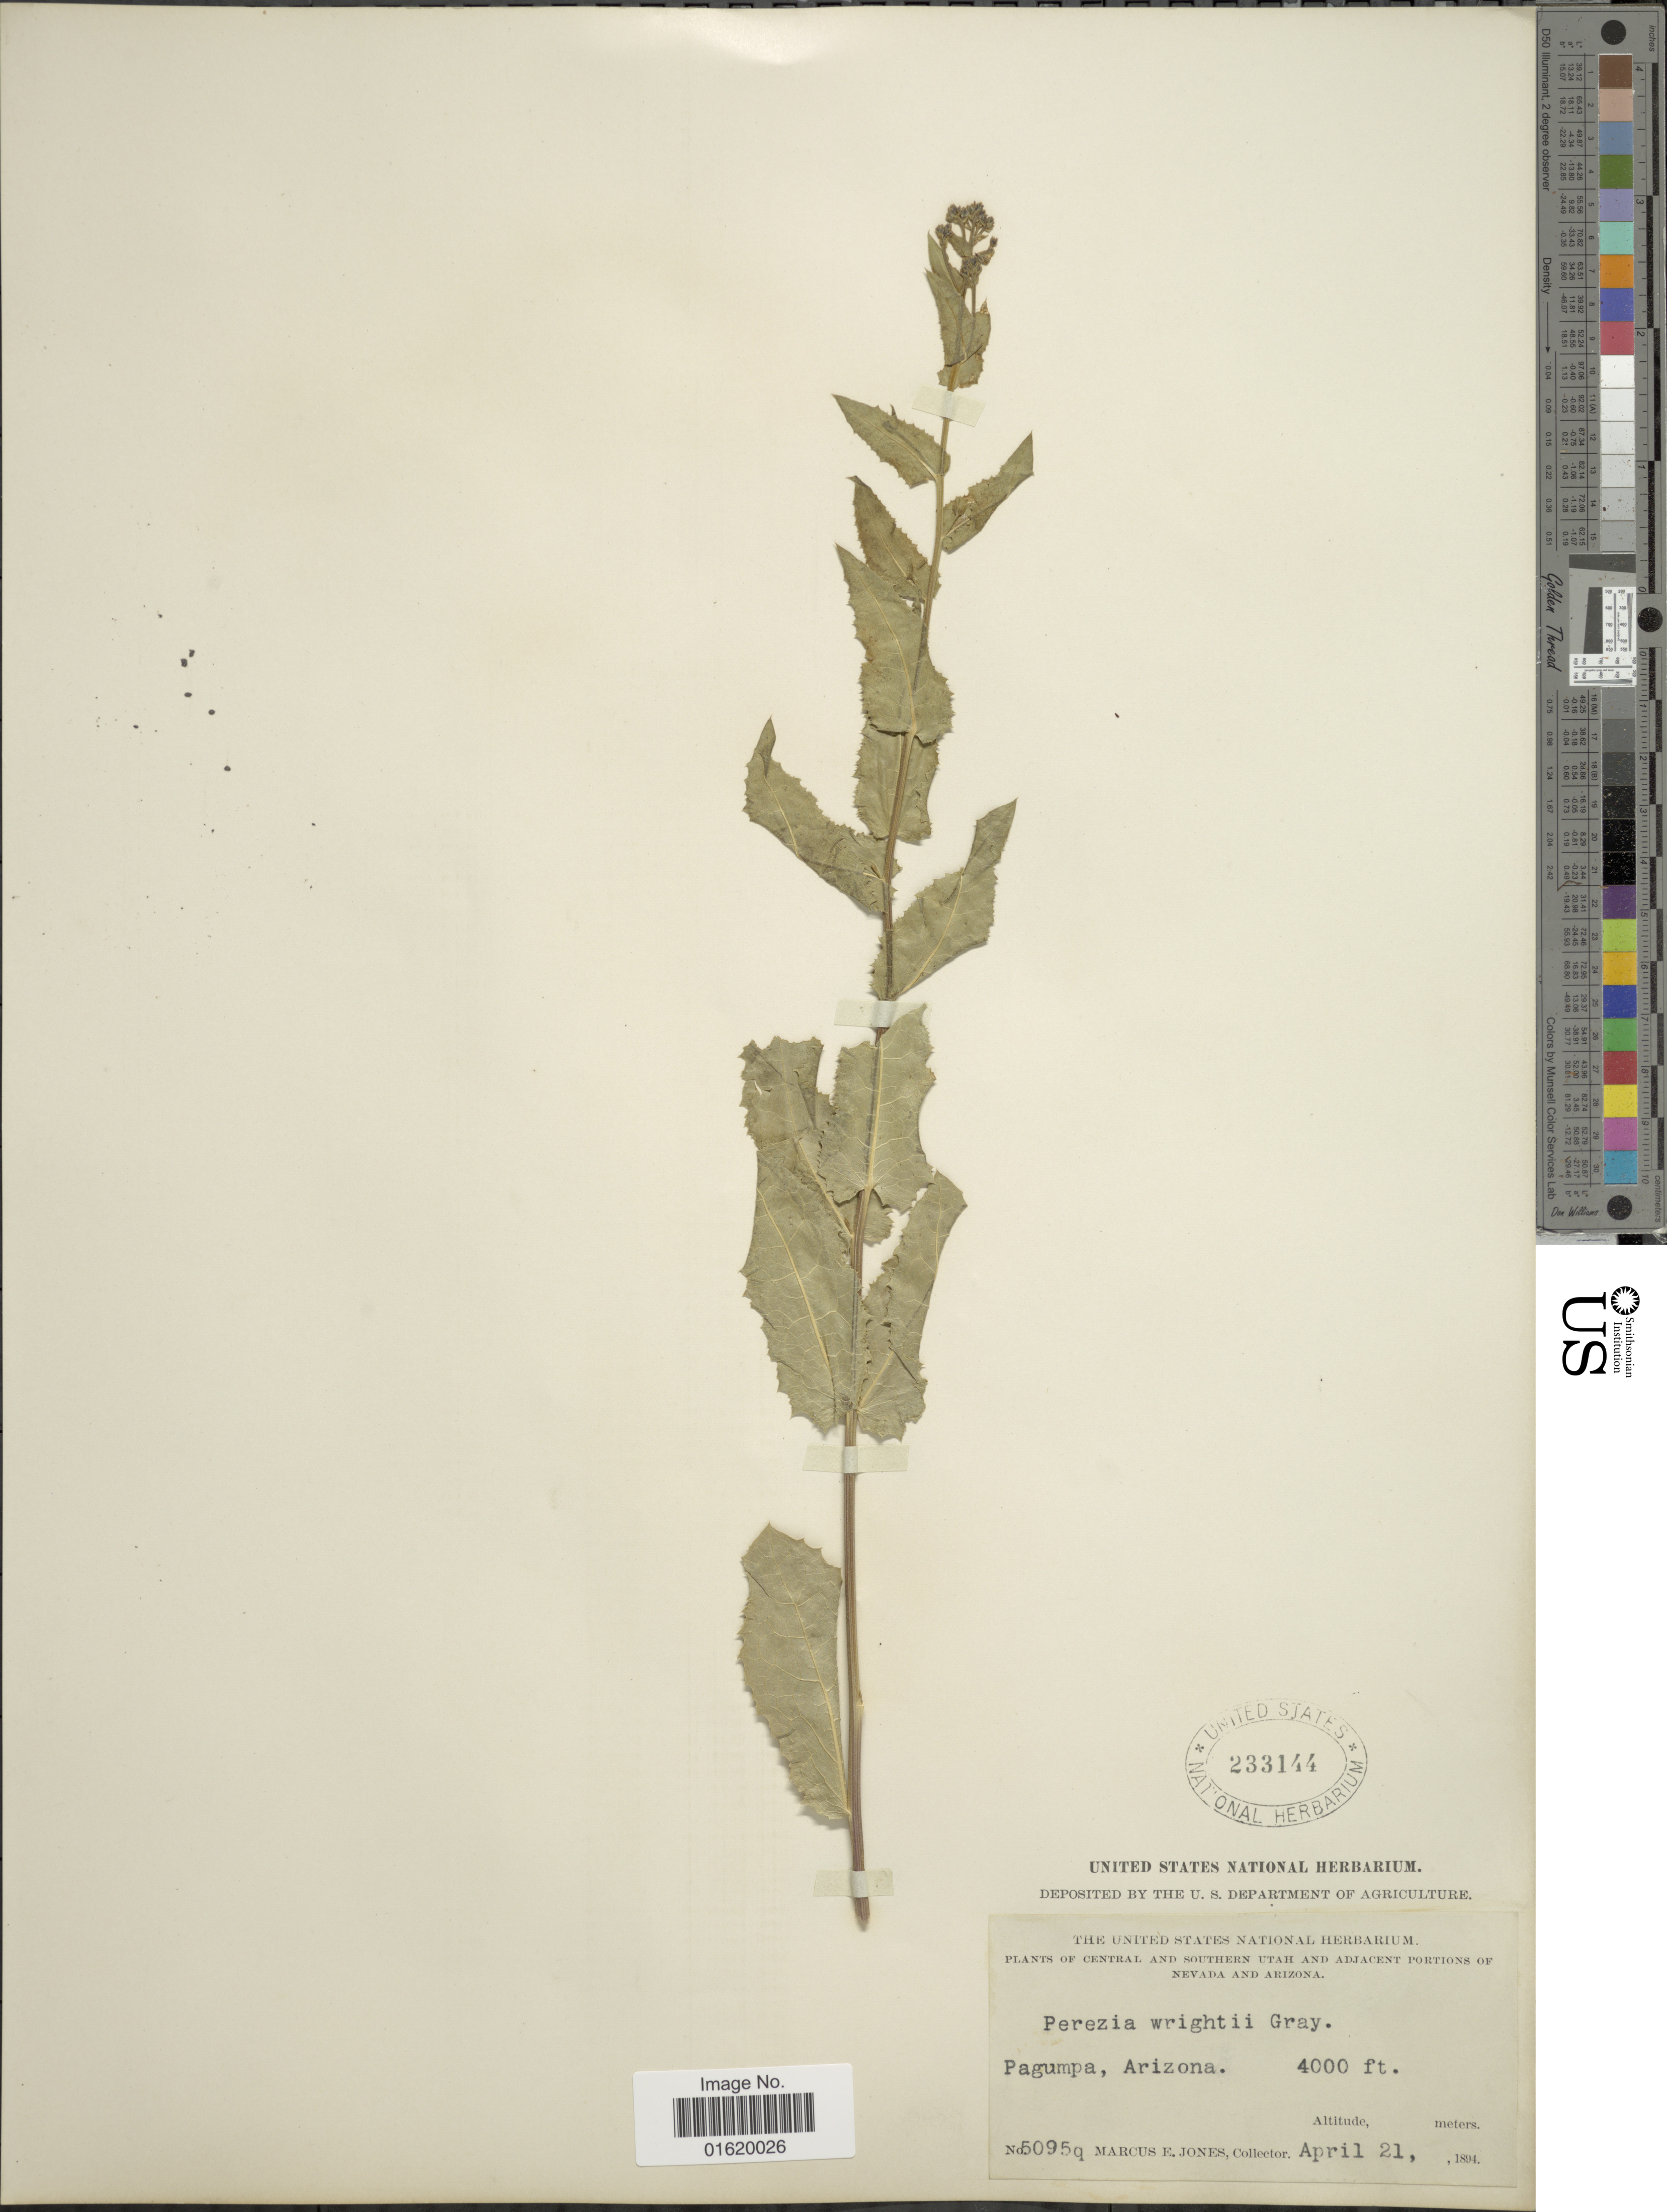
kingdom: Plantae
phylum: Tracheophyta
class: Magnoliopsida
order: Asterales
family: Asteraceae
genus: Acourtia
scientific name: Acourtia wrightii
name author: (A. Gray) Reveal & R.M. King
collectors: M. E. Jones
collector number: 5095q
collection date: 1894-04-21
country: United States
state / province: Arizona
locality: Pagumpa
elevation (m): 1219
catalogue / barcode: US 233144